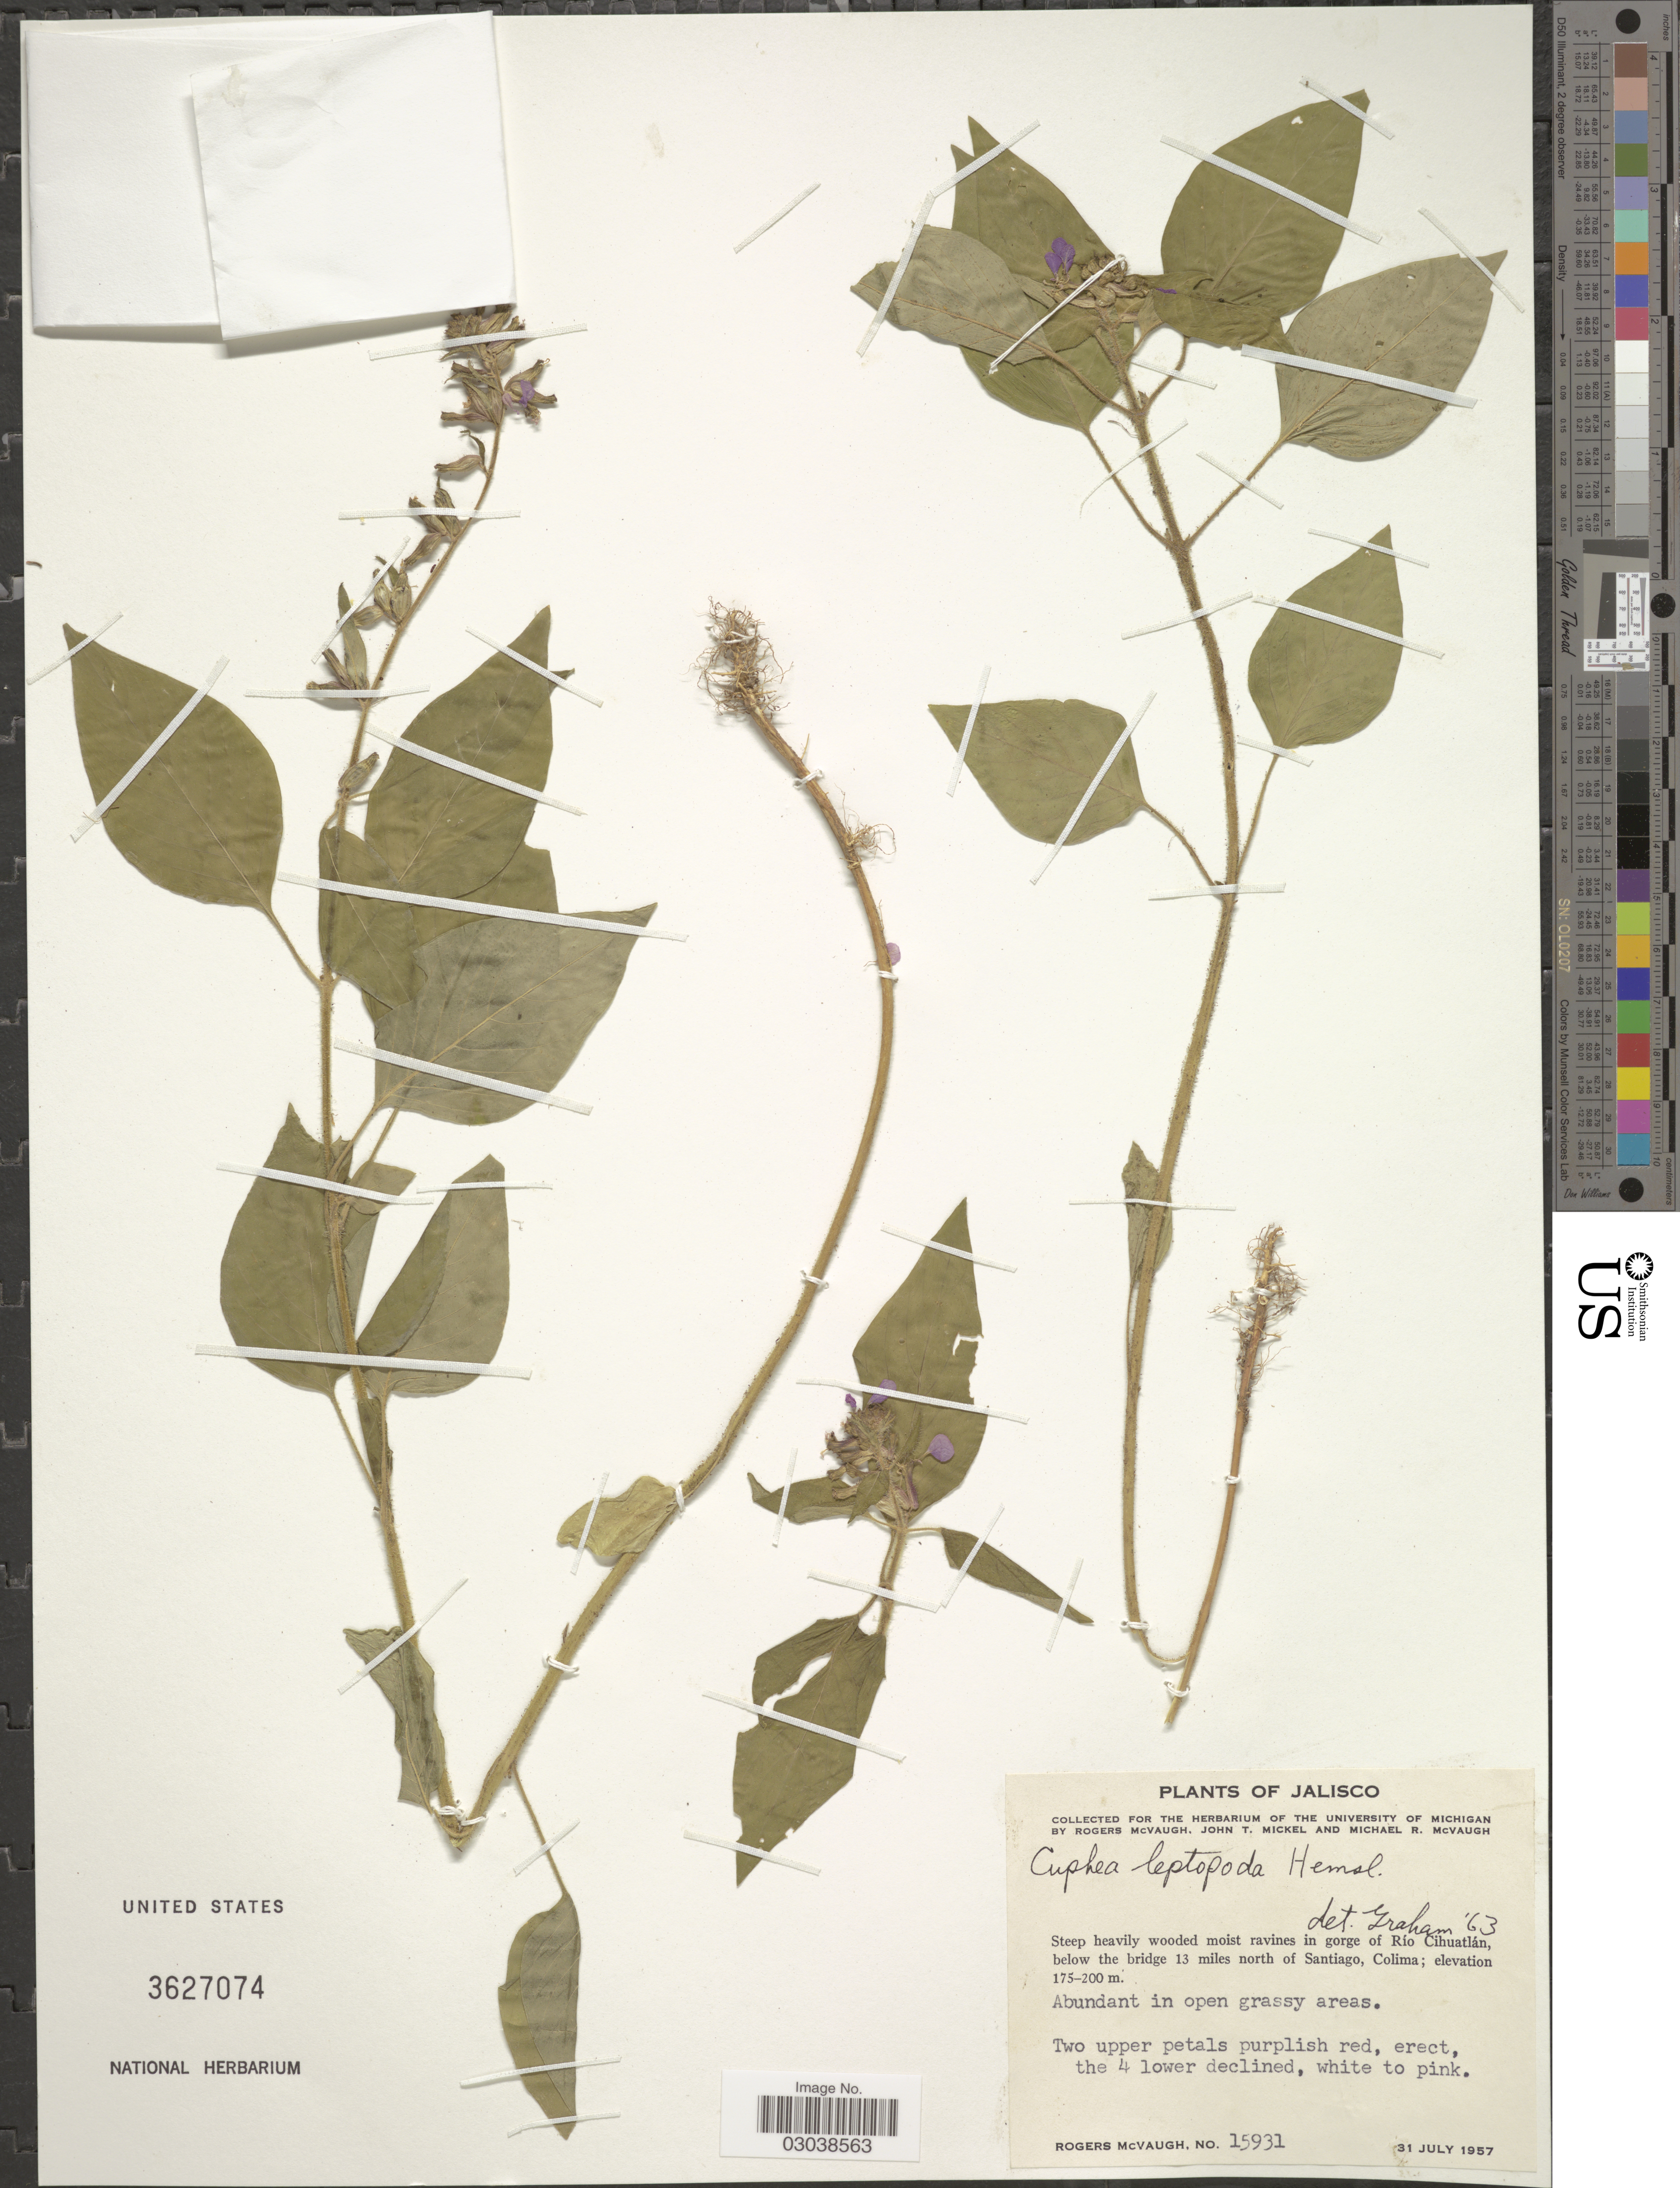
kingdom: Plantae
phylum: Tracheophyta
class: Magnoliopsida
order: Myrtales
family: Lythraceae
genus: Cuphea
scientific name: Cuphea leptopoda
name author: Hemsl.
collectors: R. McVaugh, J. T. Mickel & M. R. McVaugh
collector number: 15931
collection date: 1957-07-31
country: Mexico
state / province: Jalisco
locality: Steep heavily wooded moist ravines in gorge of Rio Cihuatlán, below the bridge 13 miles north of Santiago, Colima.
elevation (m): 175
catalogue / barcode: US 3627074